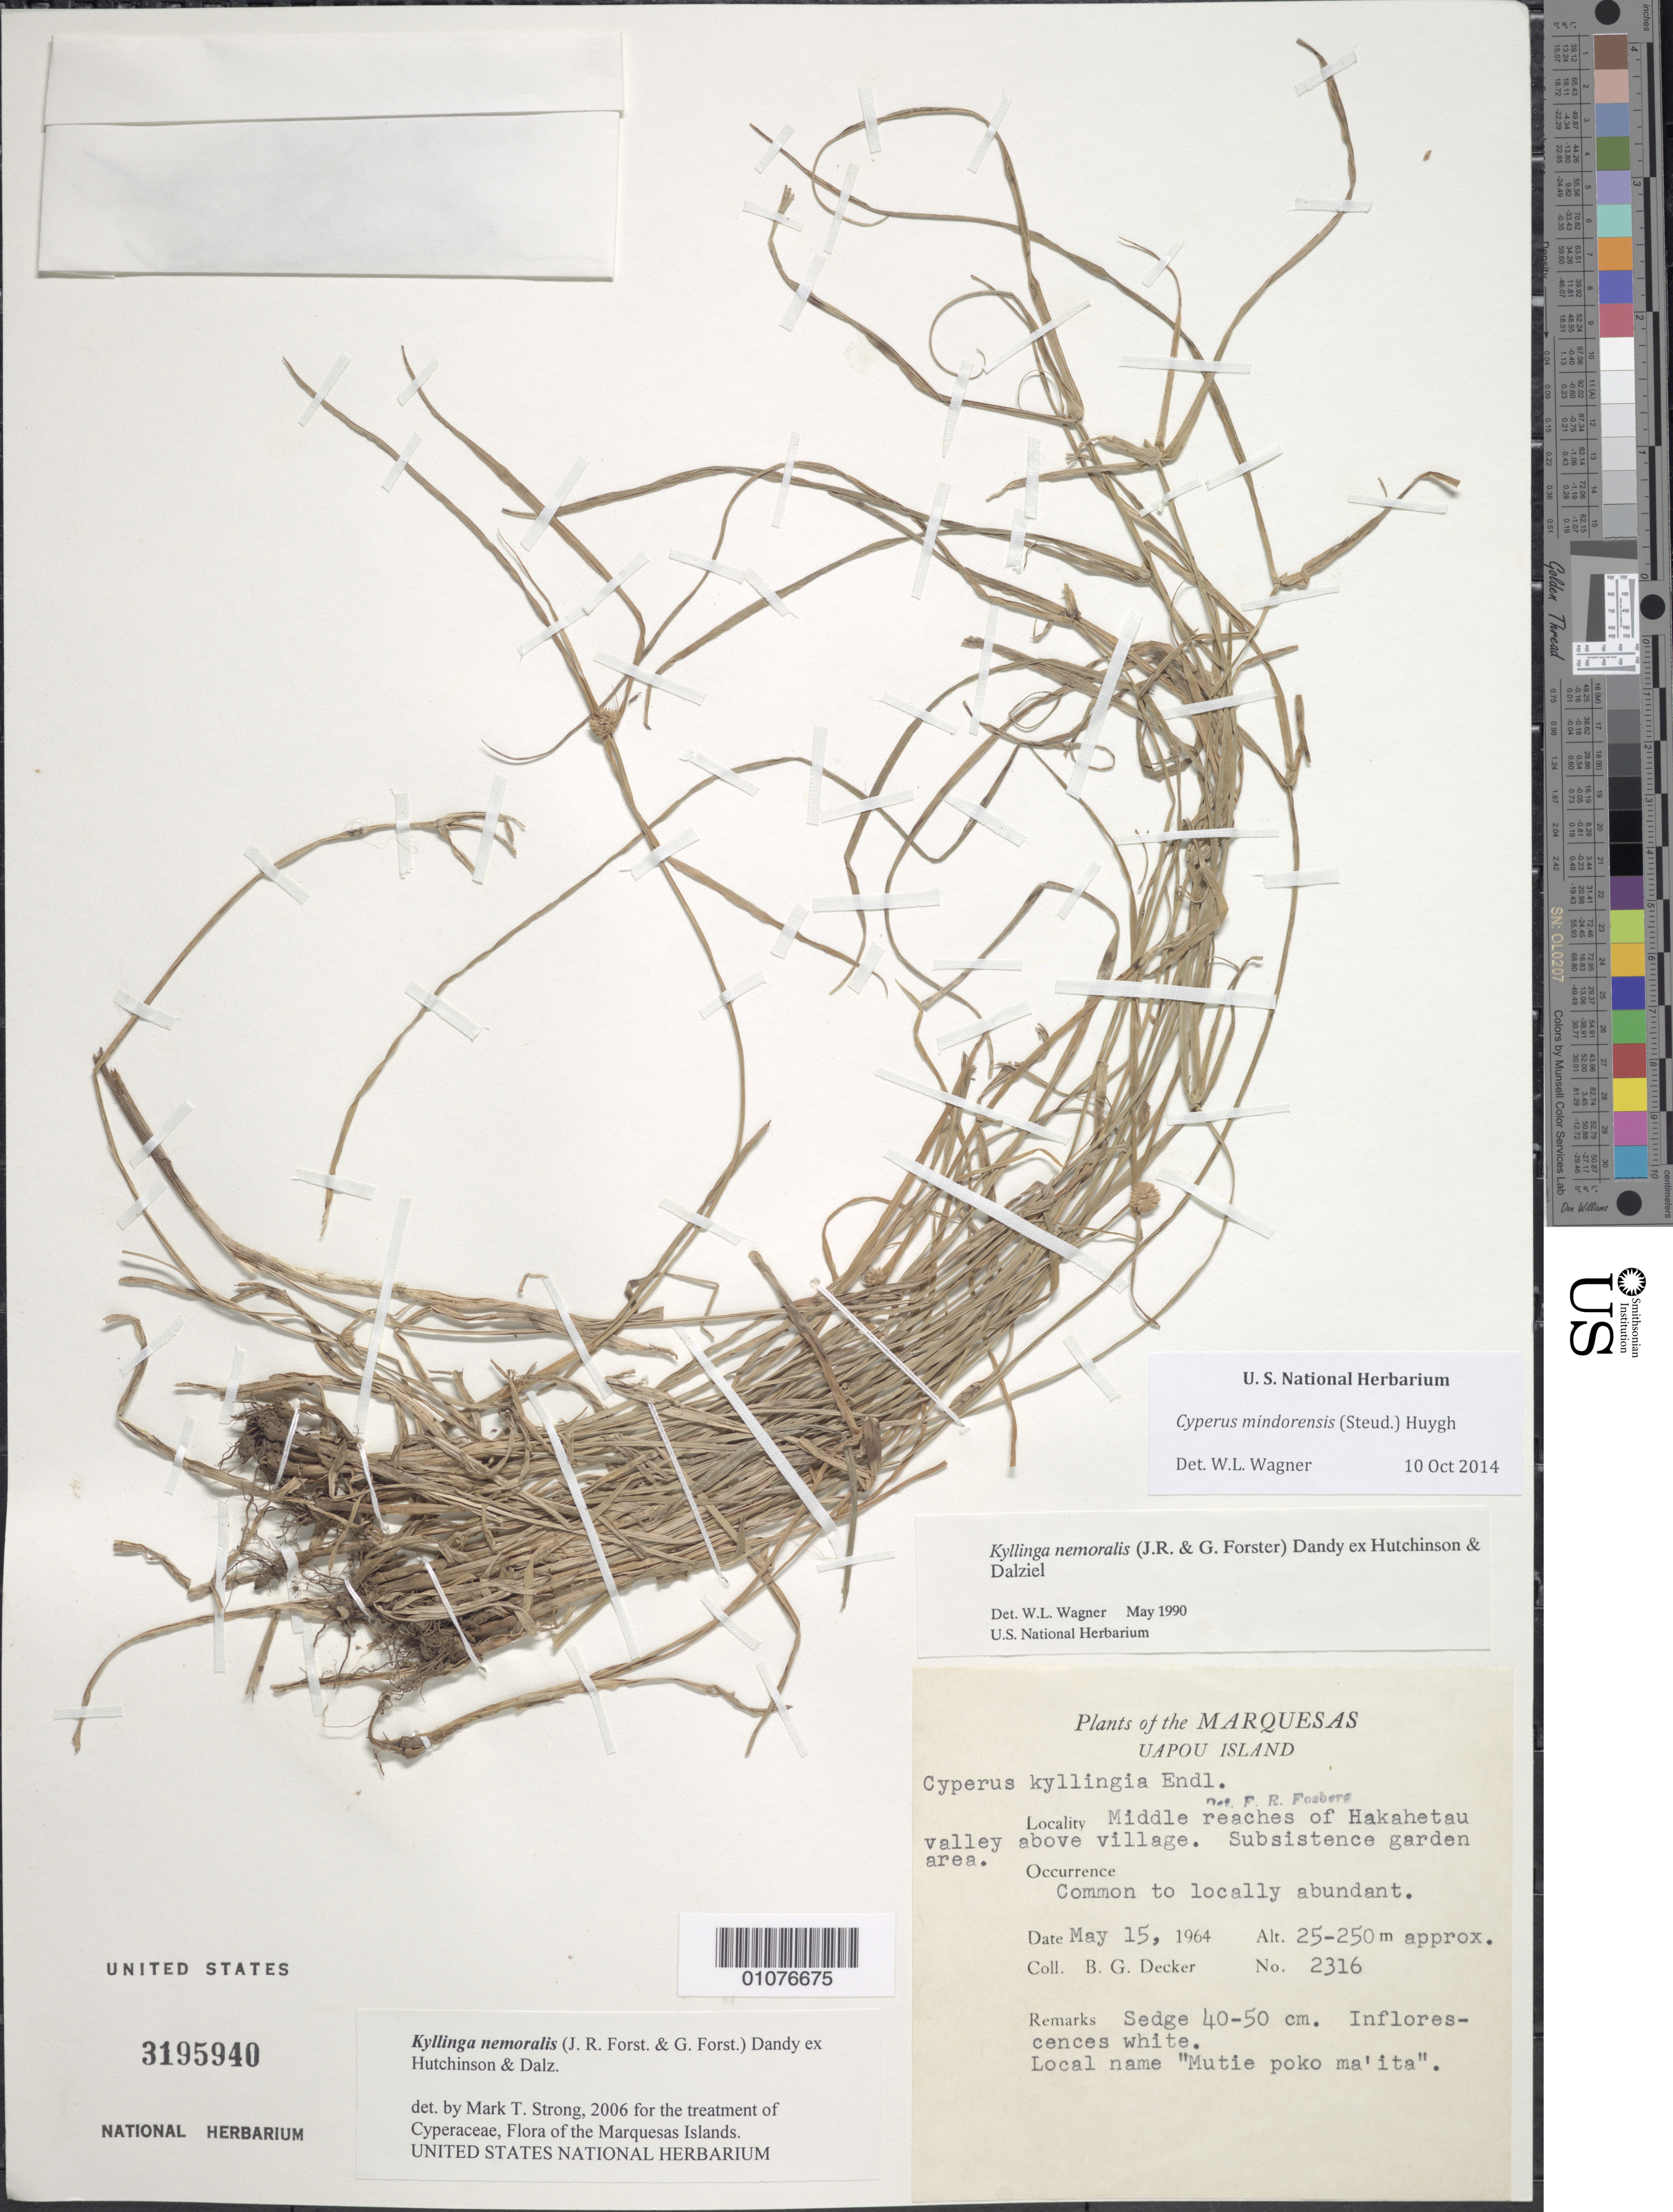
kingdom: Plantae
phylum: Tracheophyta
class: Liliopsida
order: Poales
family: Cyperaceae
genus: Cyperus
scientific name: Cyperus mindorensis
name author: (Steud.) Huygh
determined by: Lorence, David H., (PTBG), National Tropical Botanical Garden (UNITED STATES)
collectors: B. G. Decker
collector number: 2316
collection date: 1964-05-15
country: French Polynesia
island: Ua Pou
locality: middle reaches of Hakahetau Valley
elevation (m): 25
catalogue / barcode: US 3195940